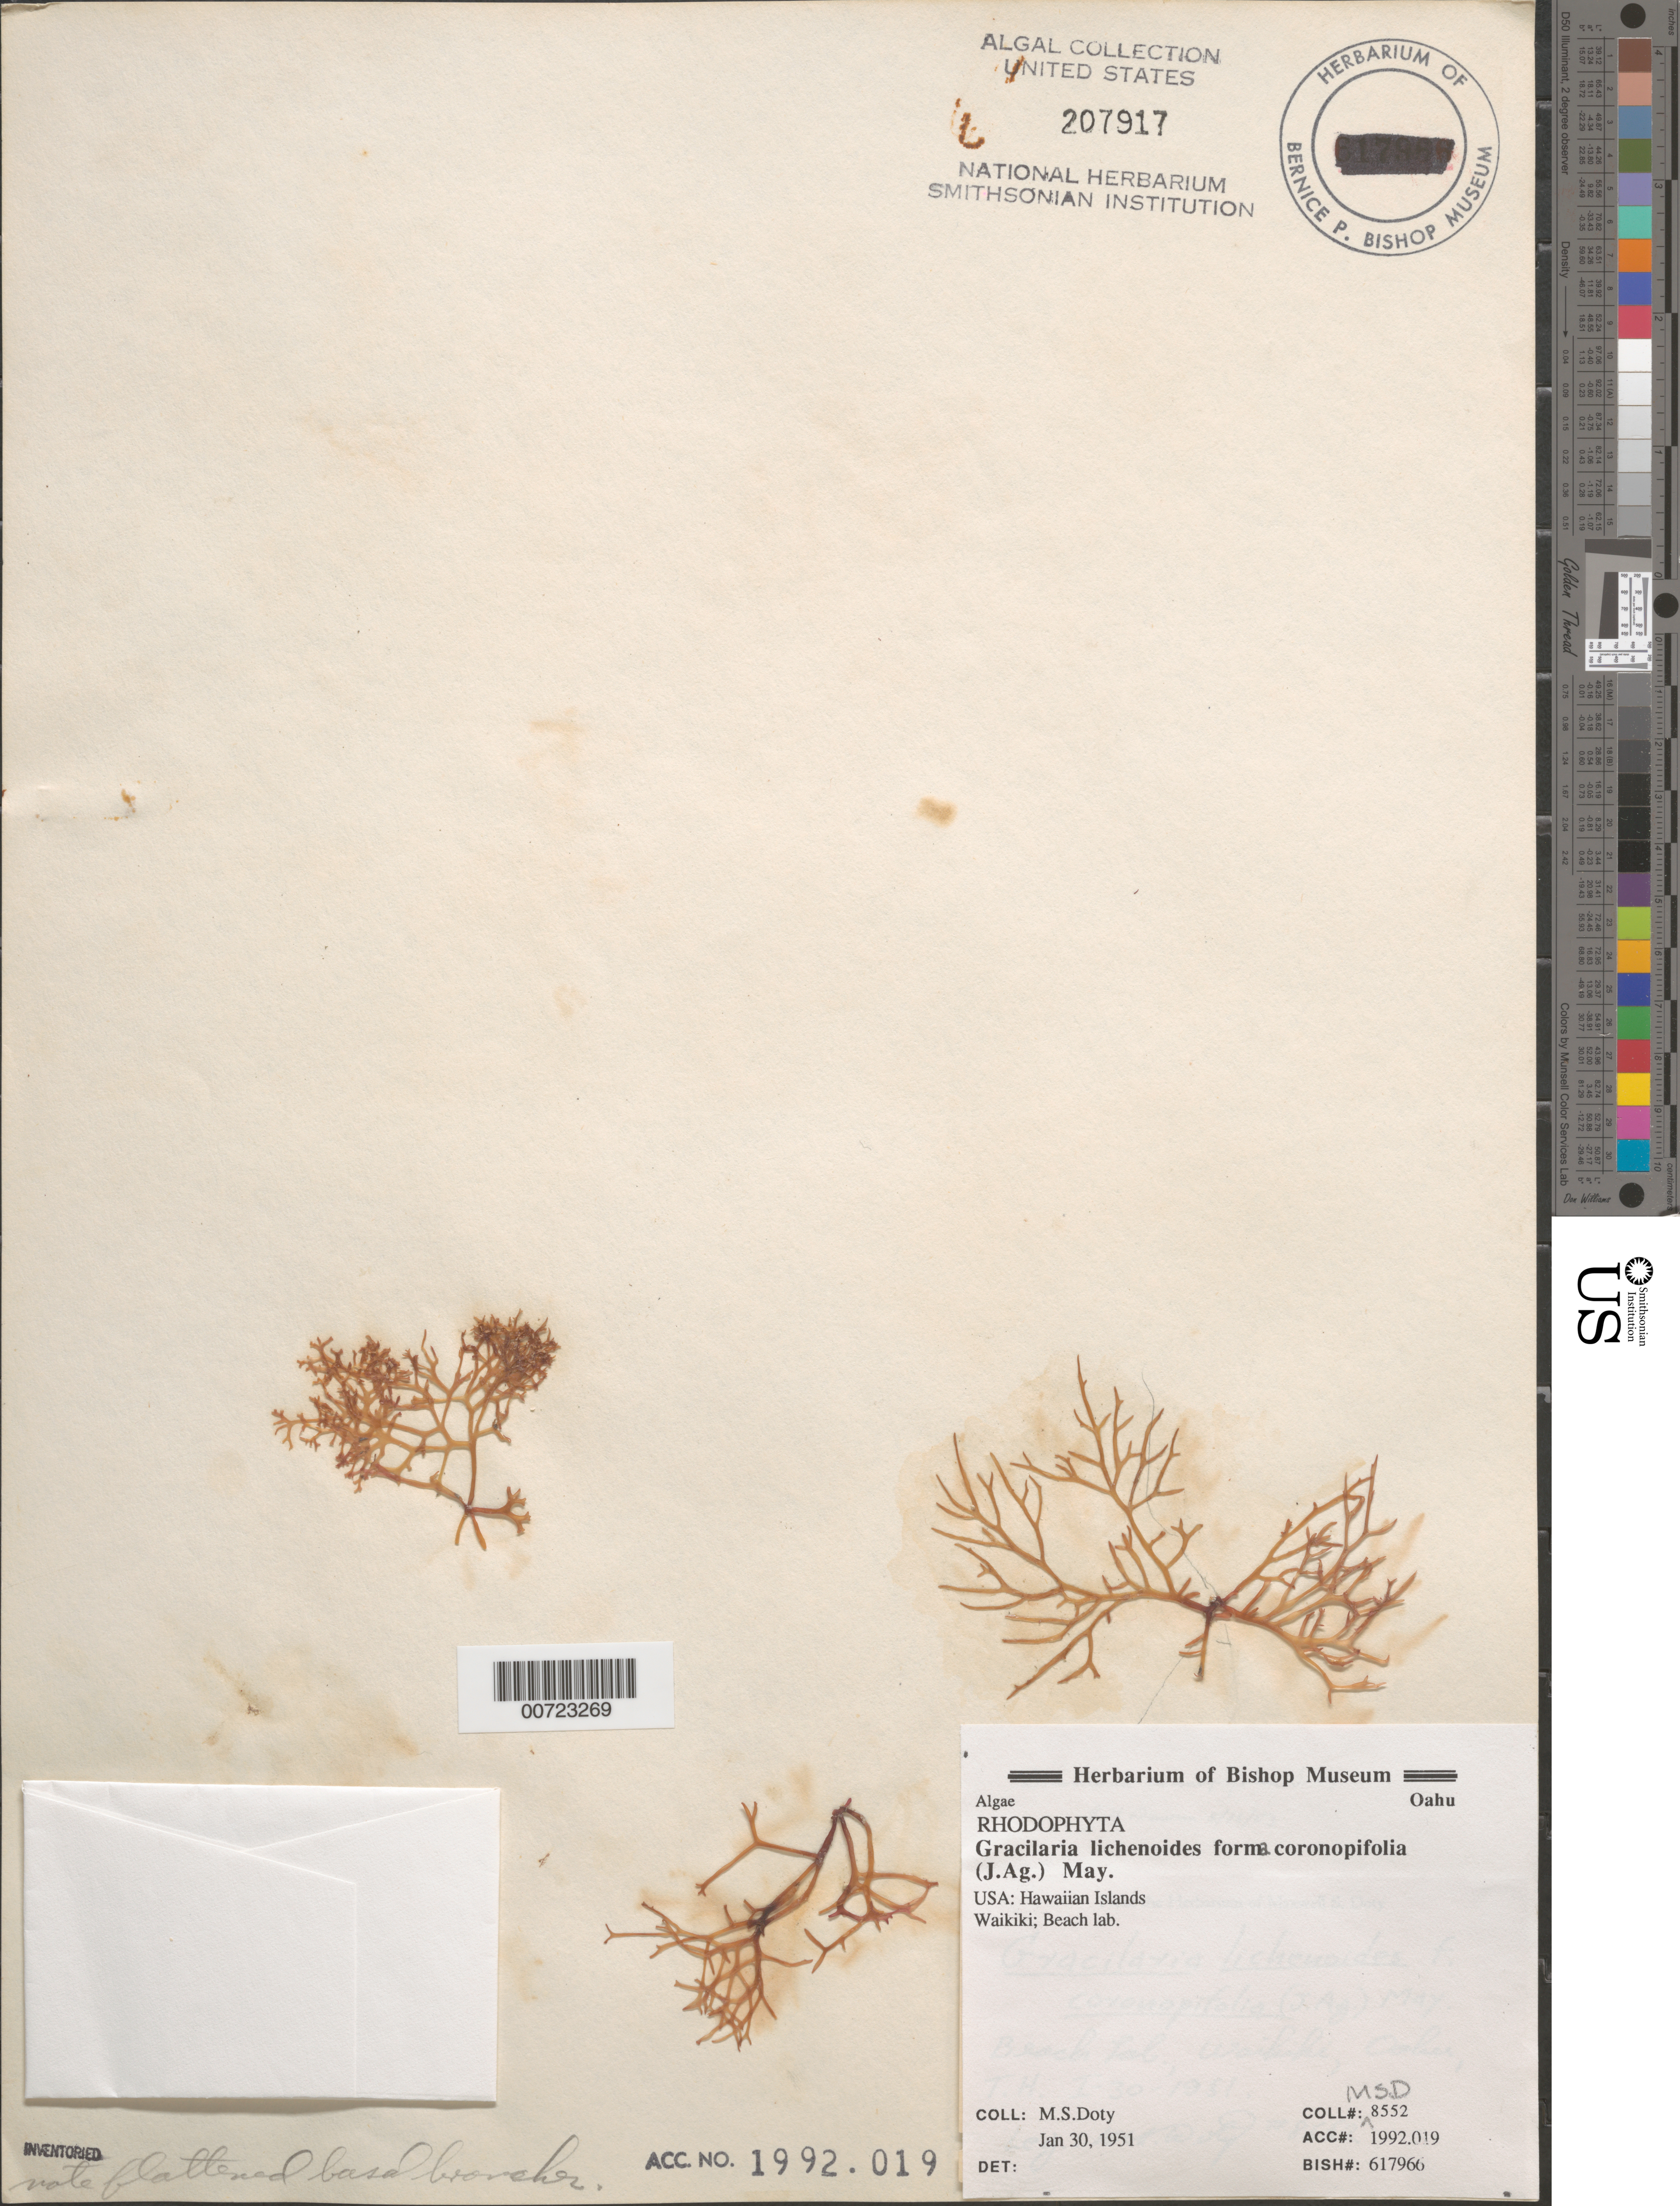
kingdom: Plantae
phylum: Rhodophyta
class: Florideophyceae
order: Gracilariales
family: Gracilariaceae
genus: Gracilaria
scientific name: Gracilaria edulis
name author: (S.G. Gmel.) P.C. Silva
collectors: M. S. Doty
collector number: MSD 8552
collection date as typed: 30 Jan 1951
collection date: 1951-01-30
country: United States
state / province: Hawaii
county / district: Honolulu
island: Oahu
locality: Waikiki Beach laboratory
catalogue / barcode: US 207917